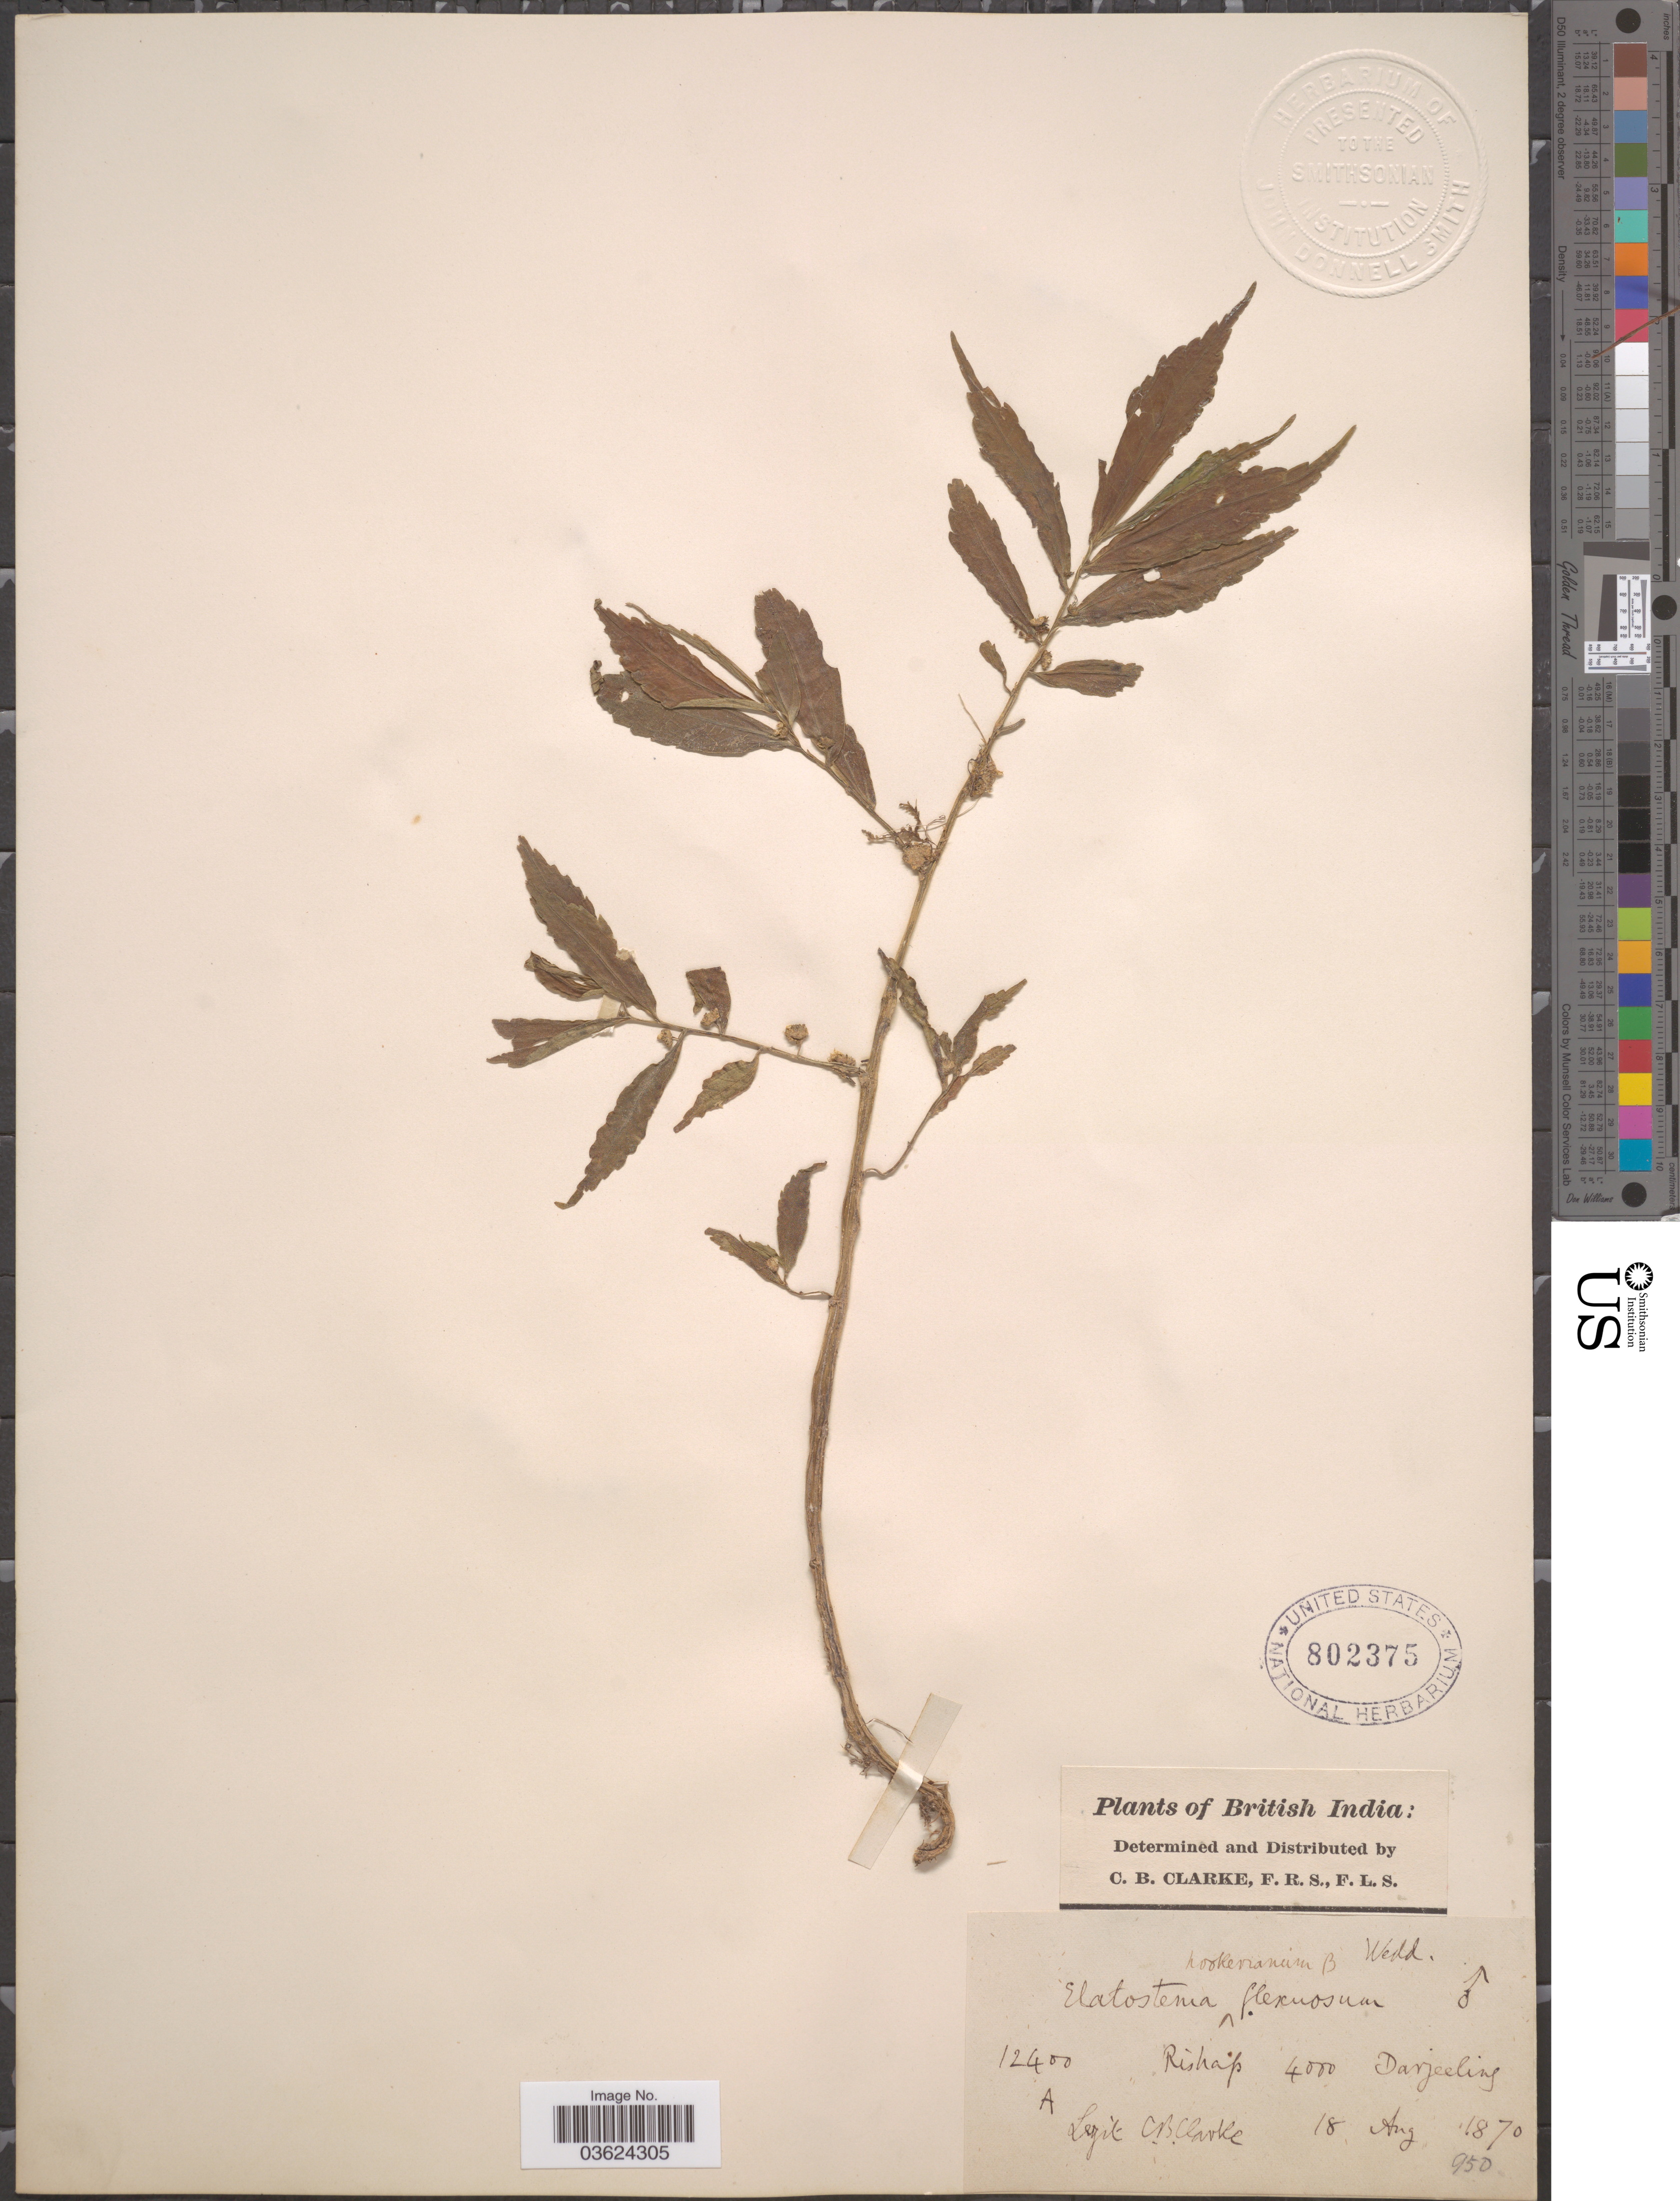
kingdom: Plantae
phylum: Tracheophyta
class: Magnoliopsida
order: Rosales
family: Urticaceae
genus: Elatostema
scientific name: Elatostema hookerianum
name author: Wedd.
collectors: C. B. Clarke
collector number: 12400A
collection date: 1870-08-18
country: India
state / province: West Bengal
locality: British India. Rishop. Darjeeling.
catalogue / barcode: US 802375